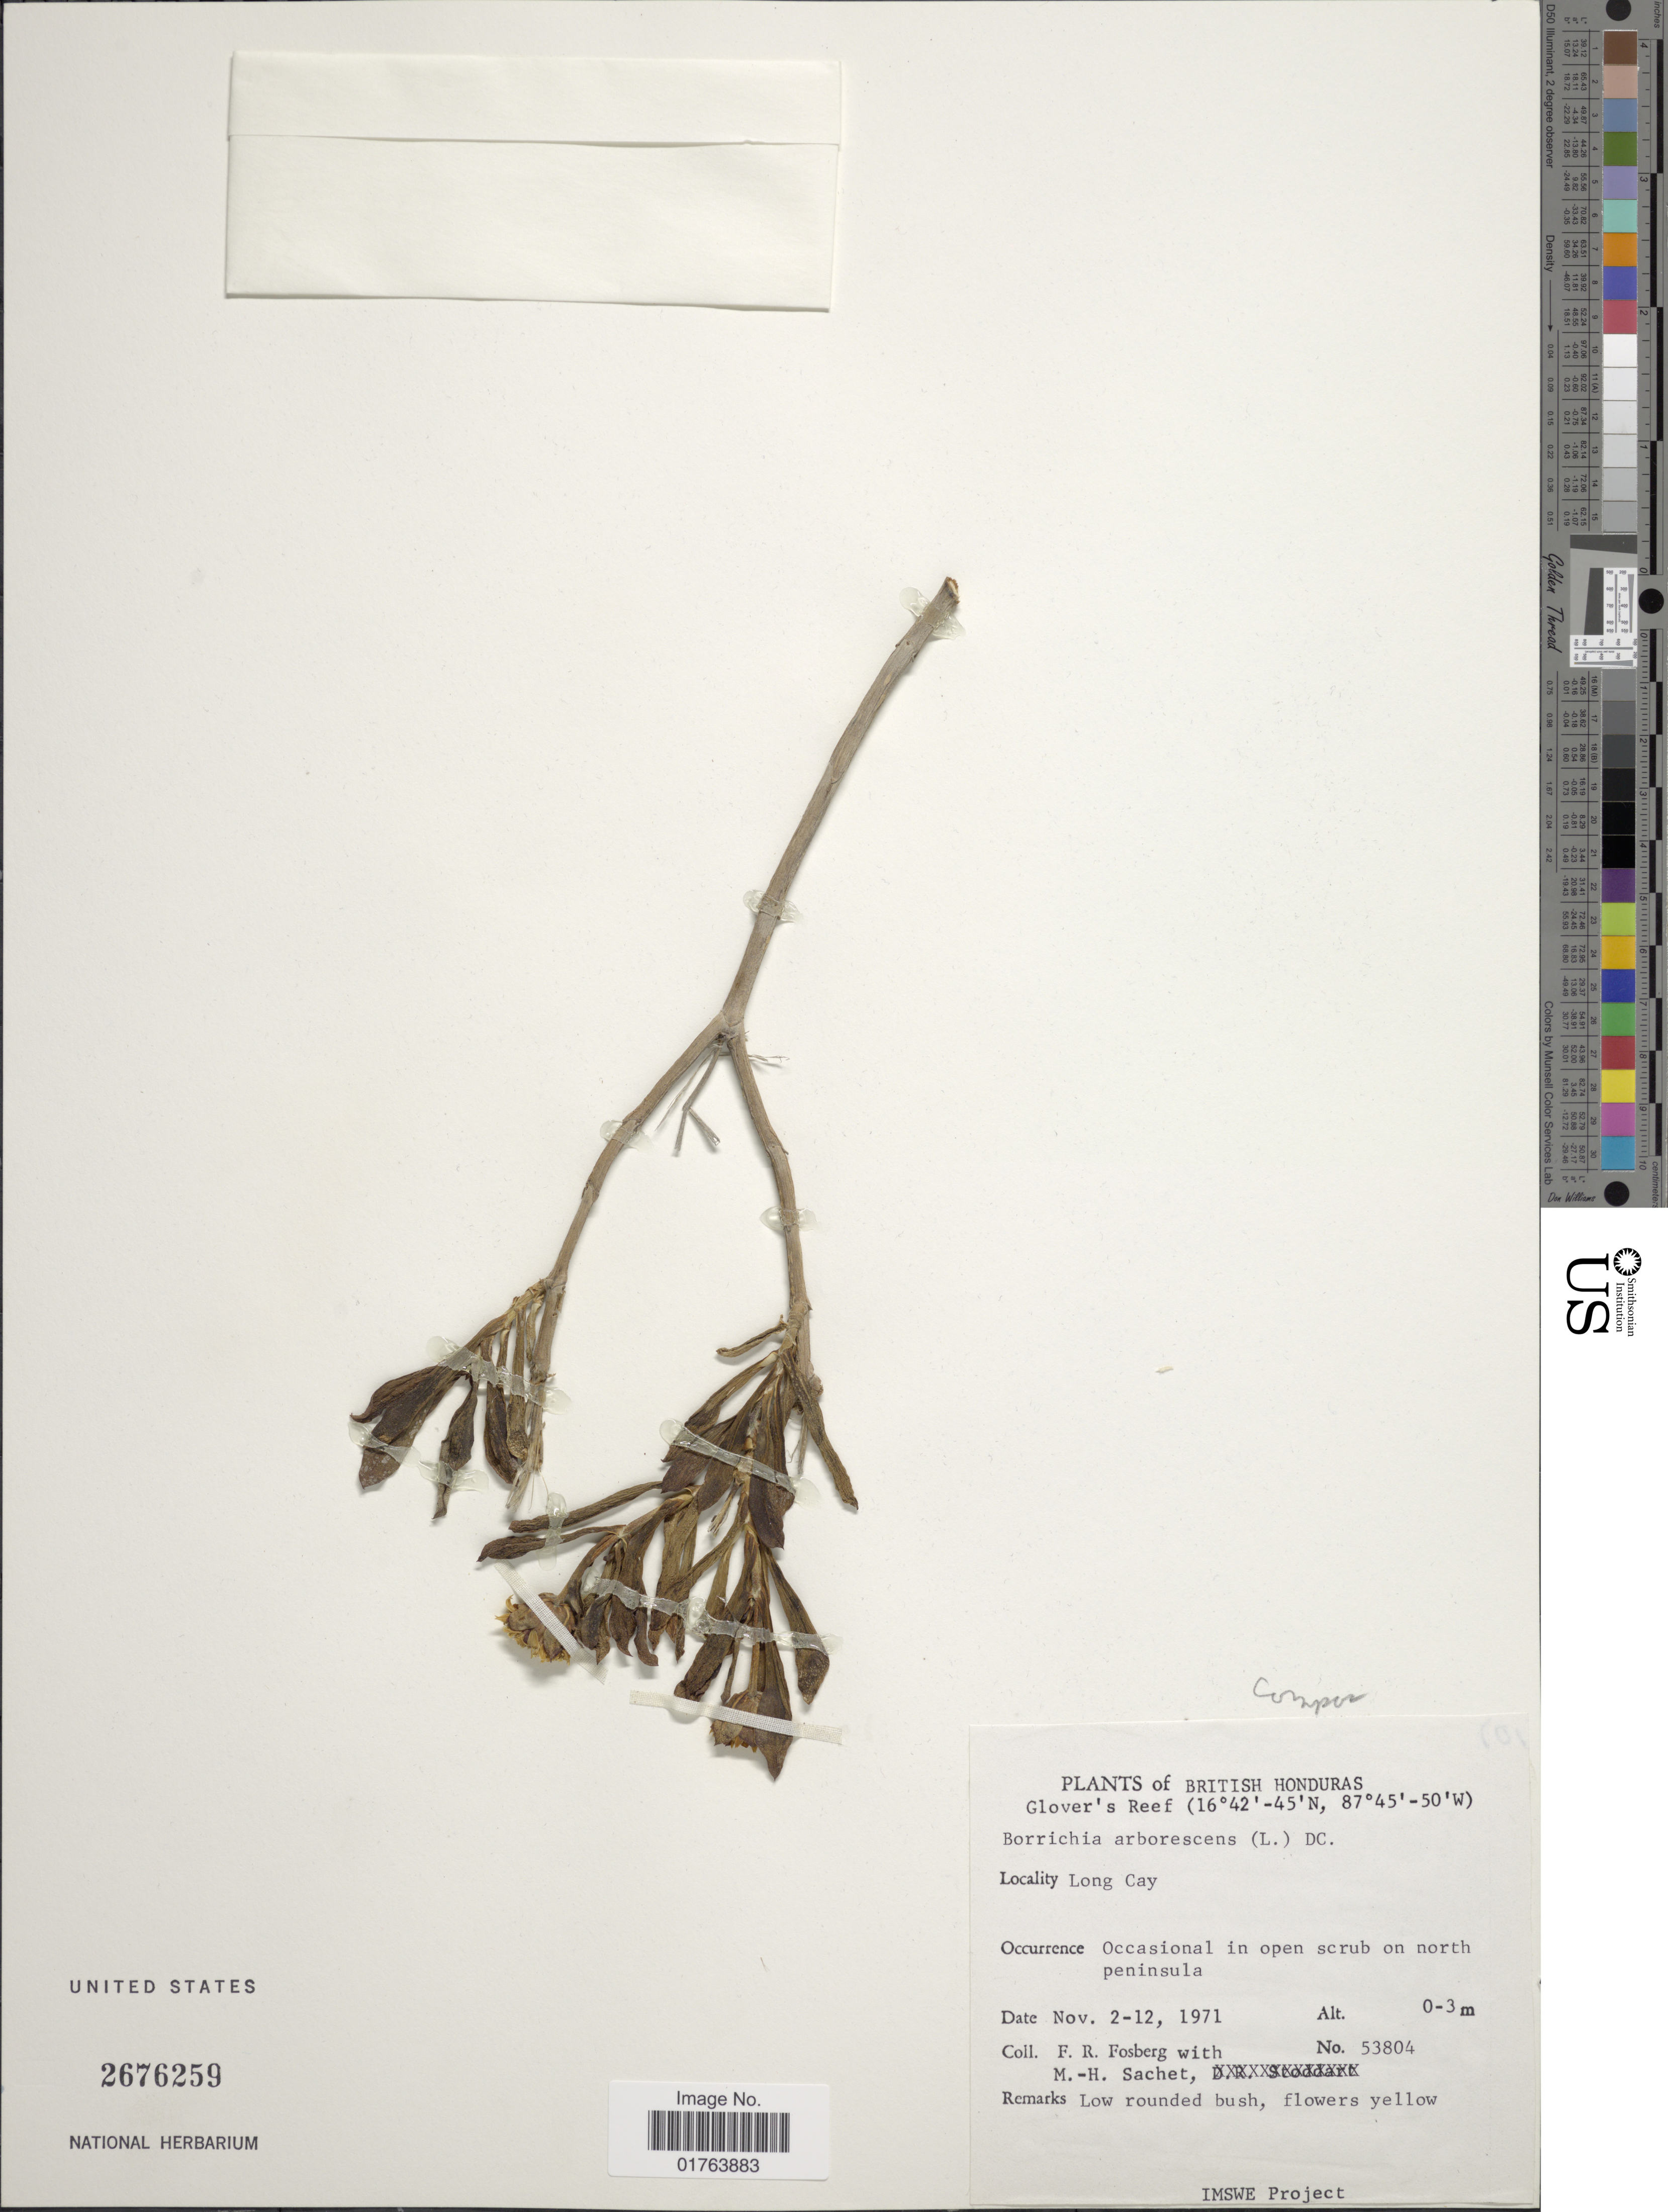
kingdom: Plantae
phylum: Tracheophyta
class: Magnoliopsida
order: Asterales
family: Asteraceae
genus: Borrichia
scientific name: Borrichia arborescens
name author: (L.) DC.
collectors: F. R. Fosberg & M.-H. Sachet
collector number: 53804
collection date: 1971-11-02/1971-11-12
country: Belize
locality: British Honduras, Glover's Reef, Long Clay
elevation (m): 0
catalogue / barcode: US 2676259